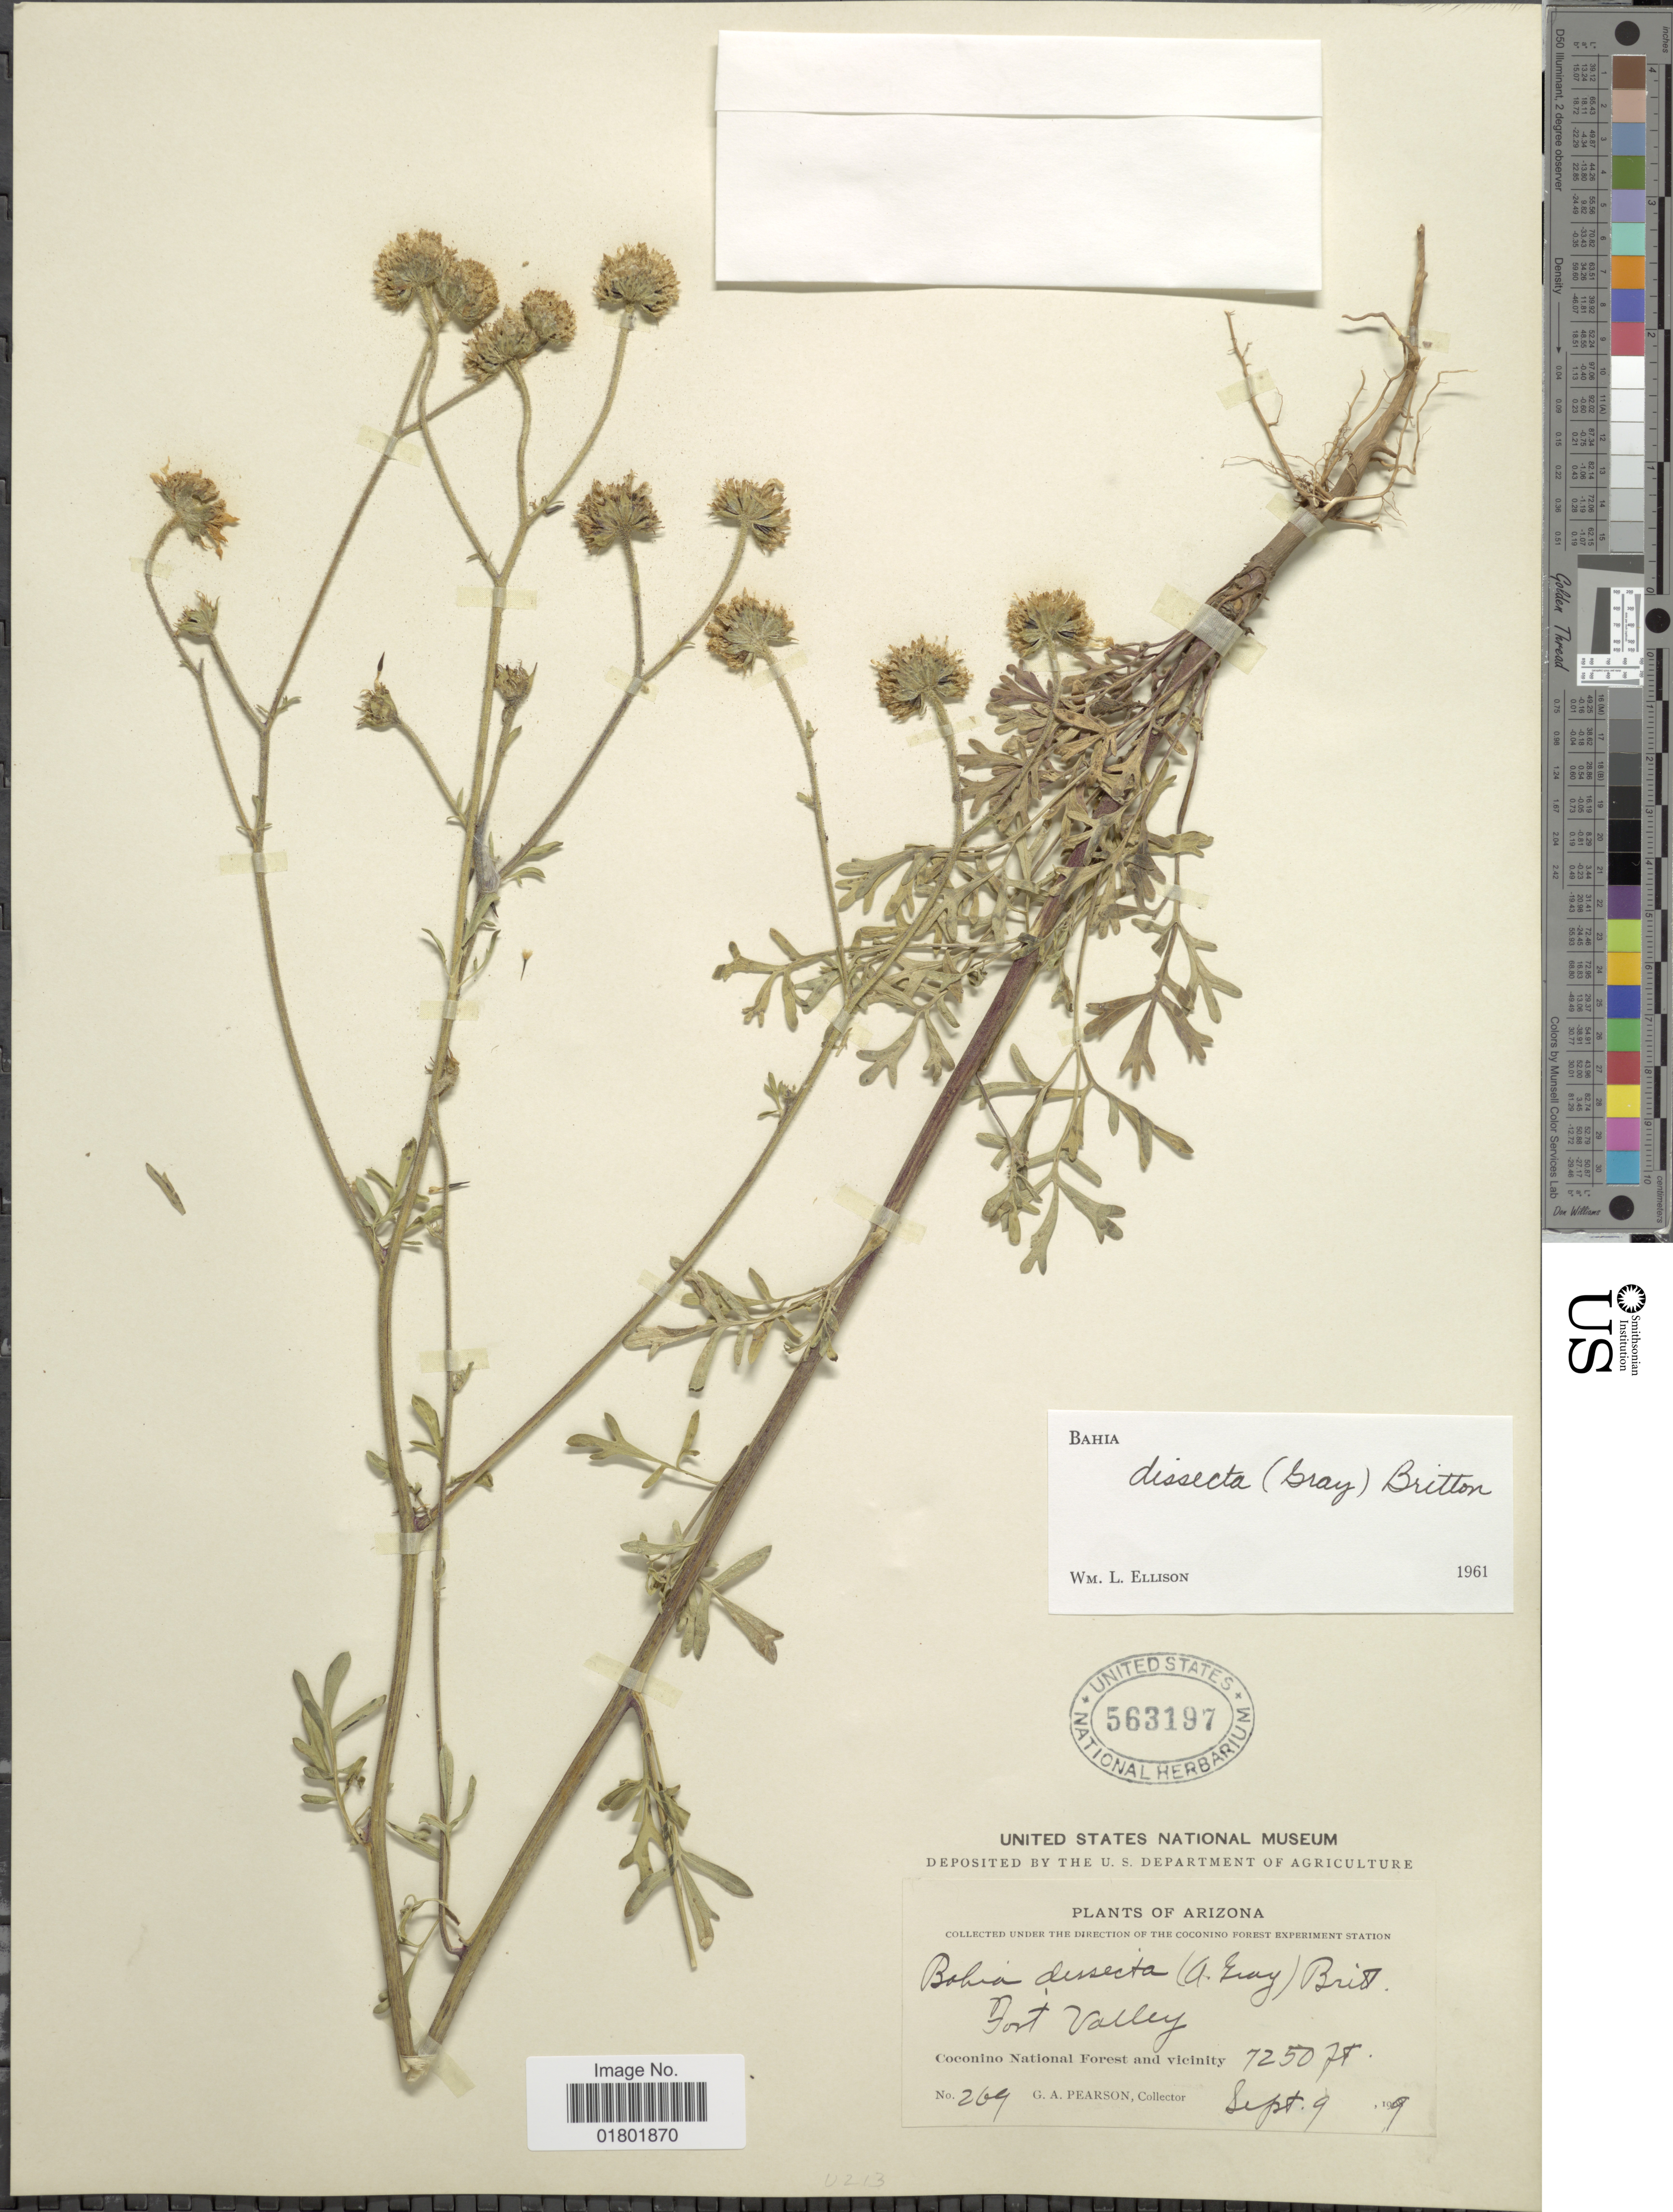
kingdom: Plantae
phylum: Tracheophyta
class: Magnoliopsida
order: Asterales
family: Asteraceae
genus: Bahia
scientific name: Bahia dissecta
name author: (A. Gray) Britton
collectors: G. A. Pearson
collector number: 269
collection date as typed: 199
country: United States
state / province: Arizona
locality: Fort Valley, Coconino National Forest and vicinity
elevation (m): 2210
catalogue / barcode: US 563197